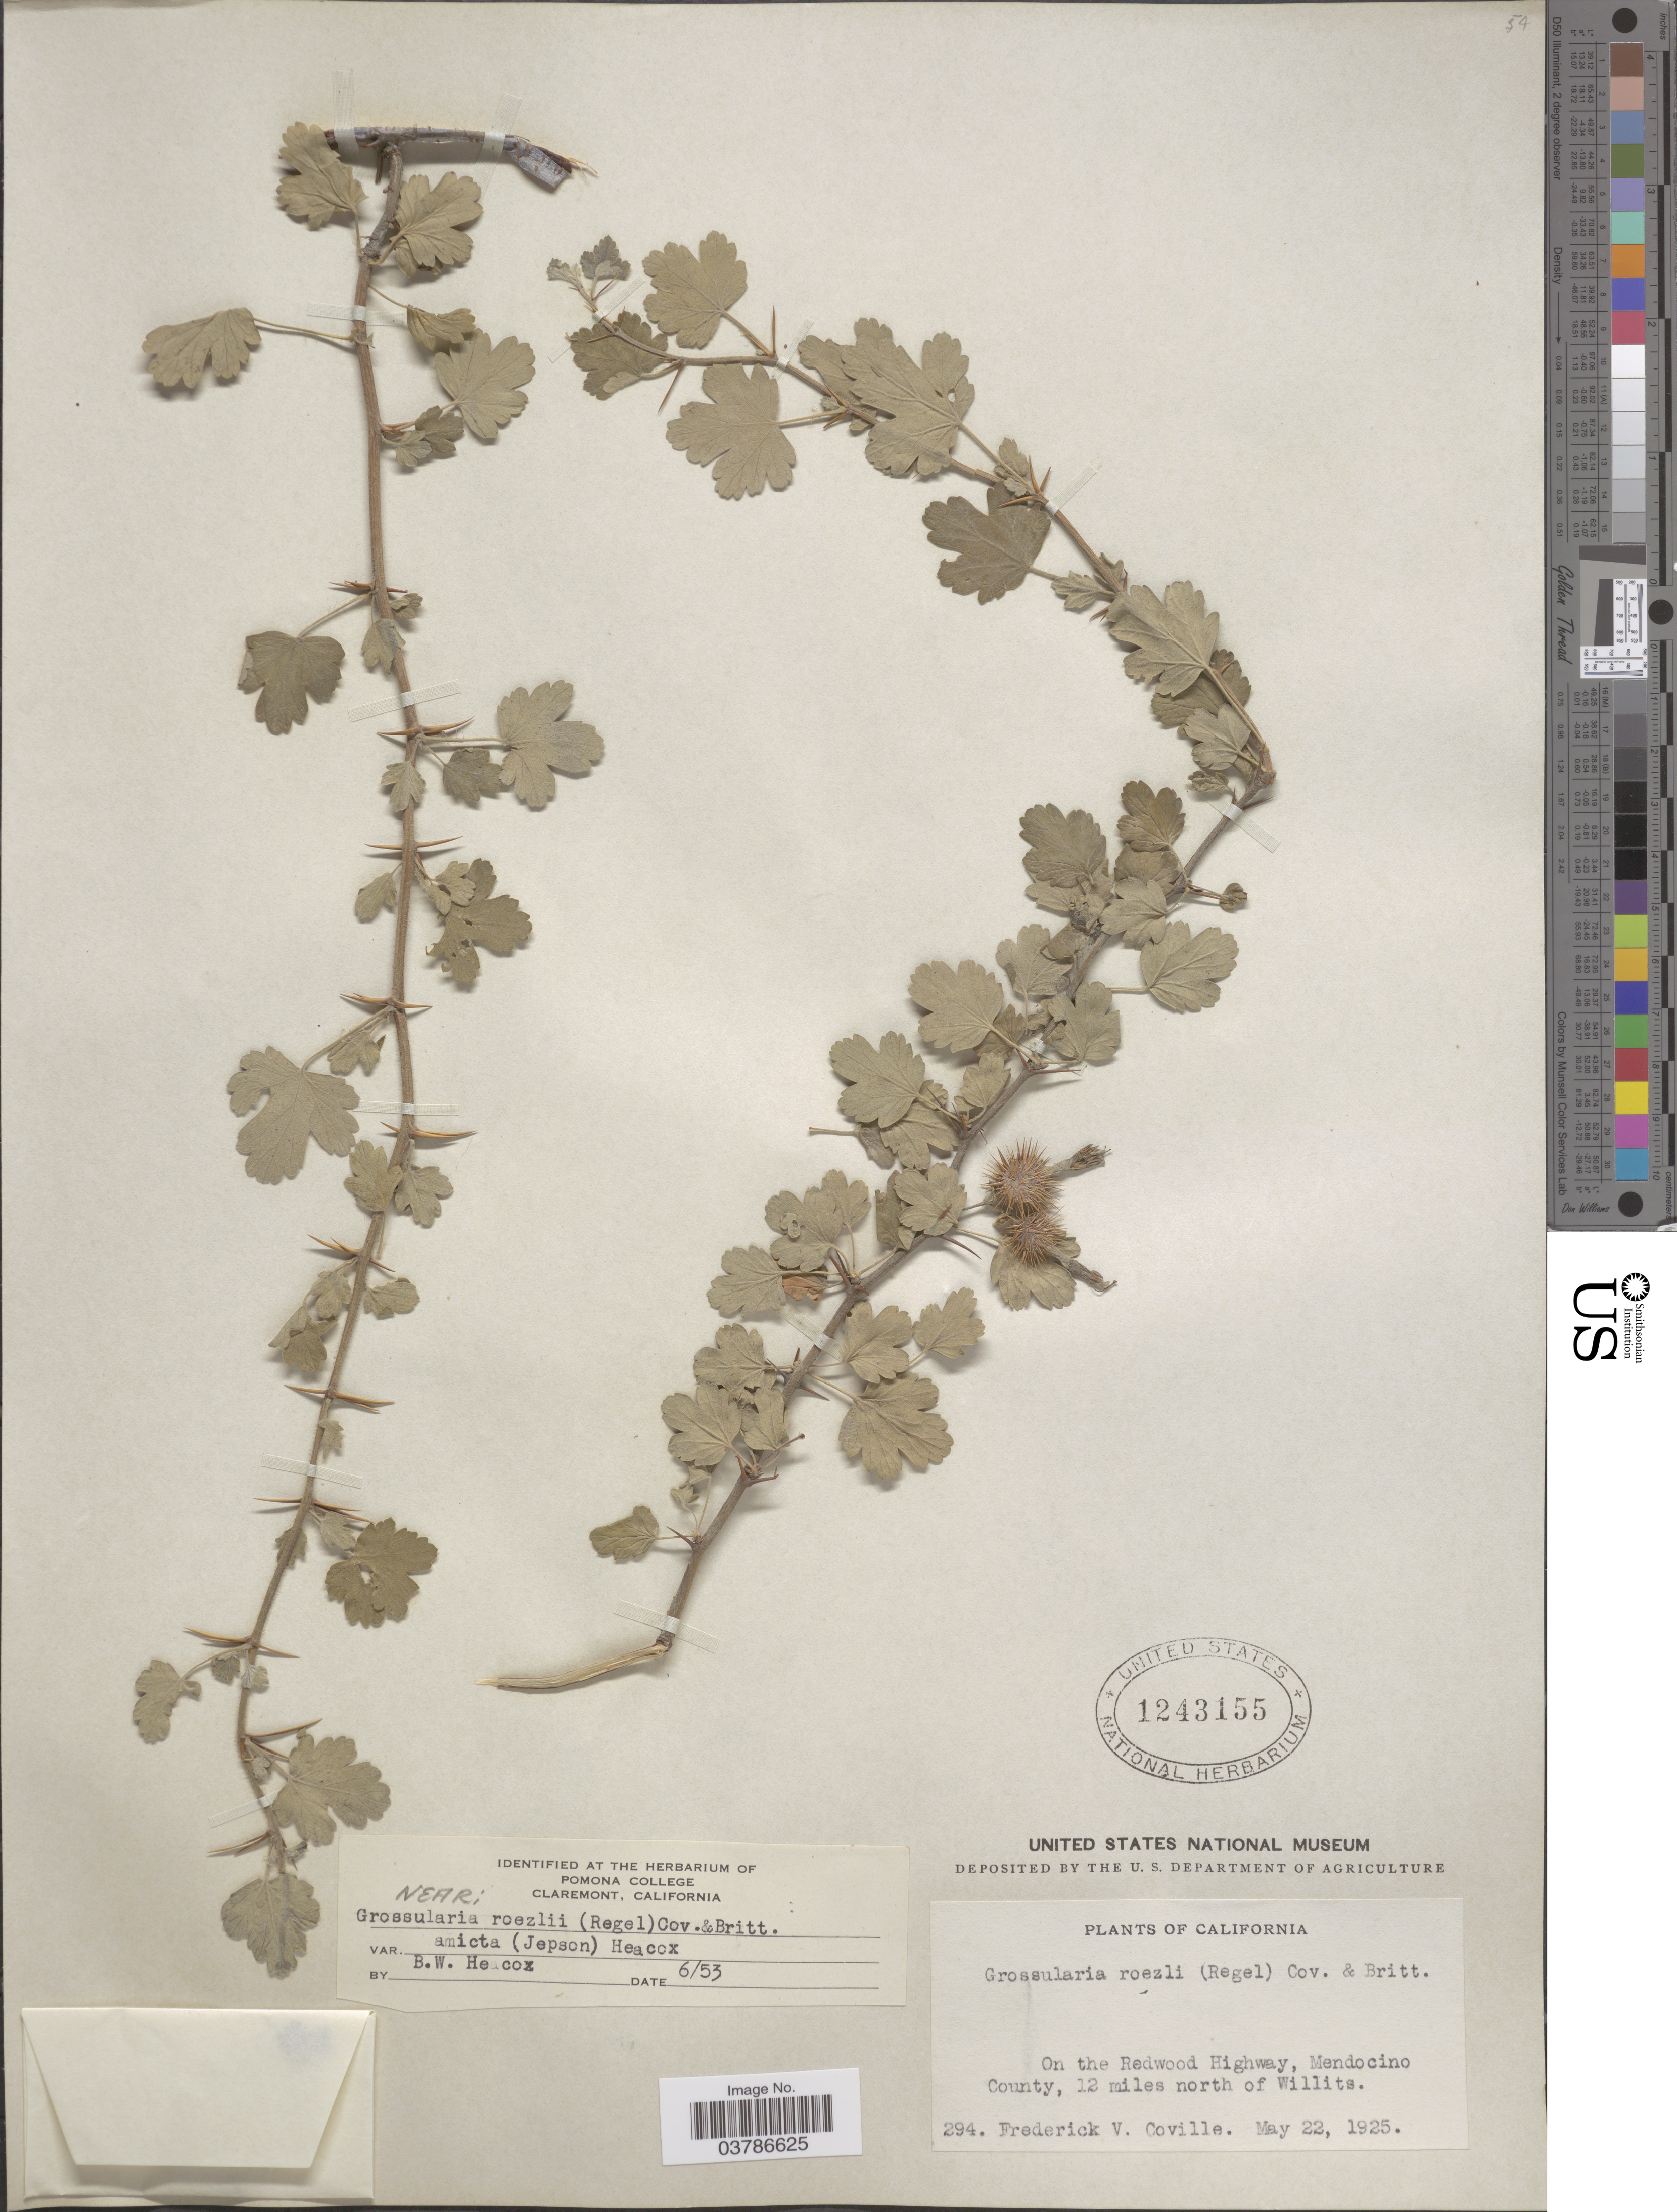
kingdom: Plantae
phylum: Tracheophyta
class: Magnoliopsida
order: Saxifragales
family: Grossulariaceae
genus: Ribes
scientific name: Ribes roezlii var. amictum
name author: (Greene) Jeps.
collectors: F. V. Coville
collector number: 294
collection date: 1925-05-22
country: United States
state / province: California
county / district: Mendocino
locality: On the Redwood Highway, Mendocino County, 12 miles north of Willits.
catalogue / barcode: US 1243155